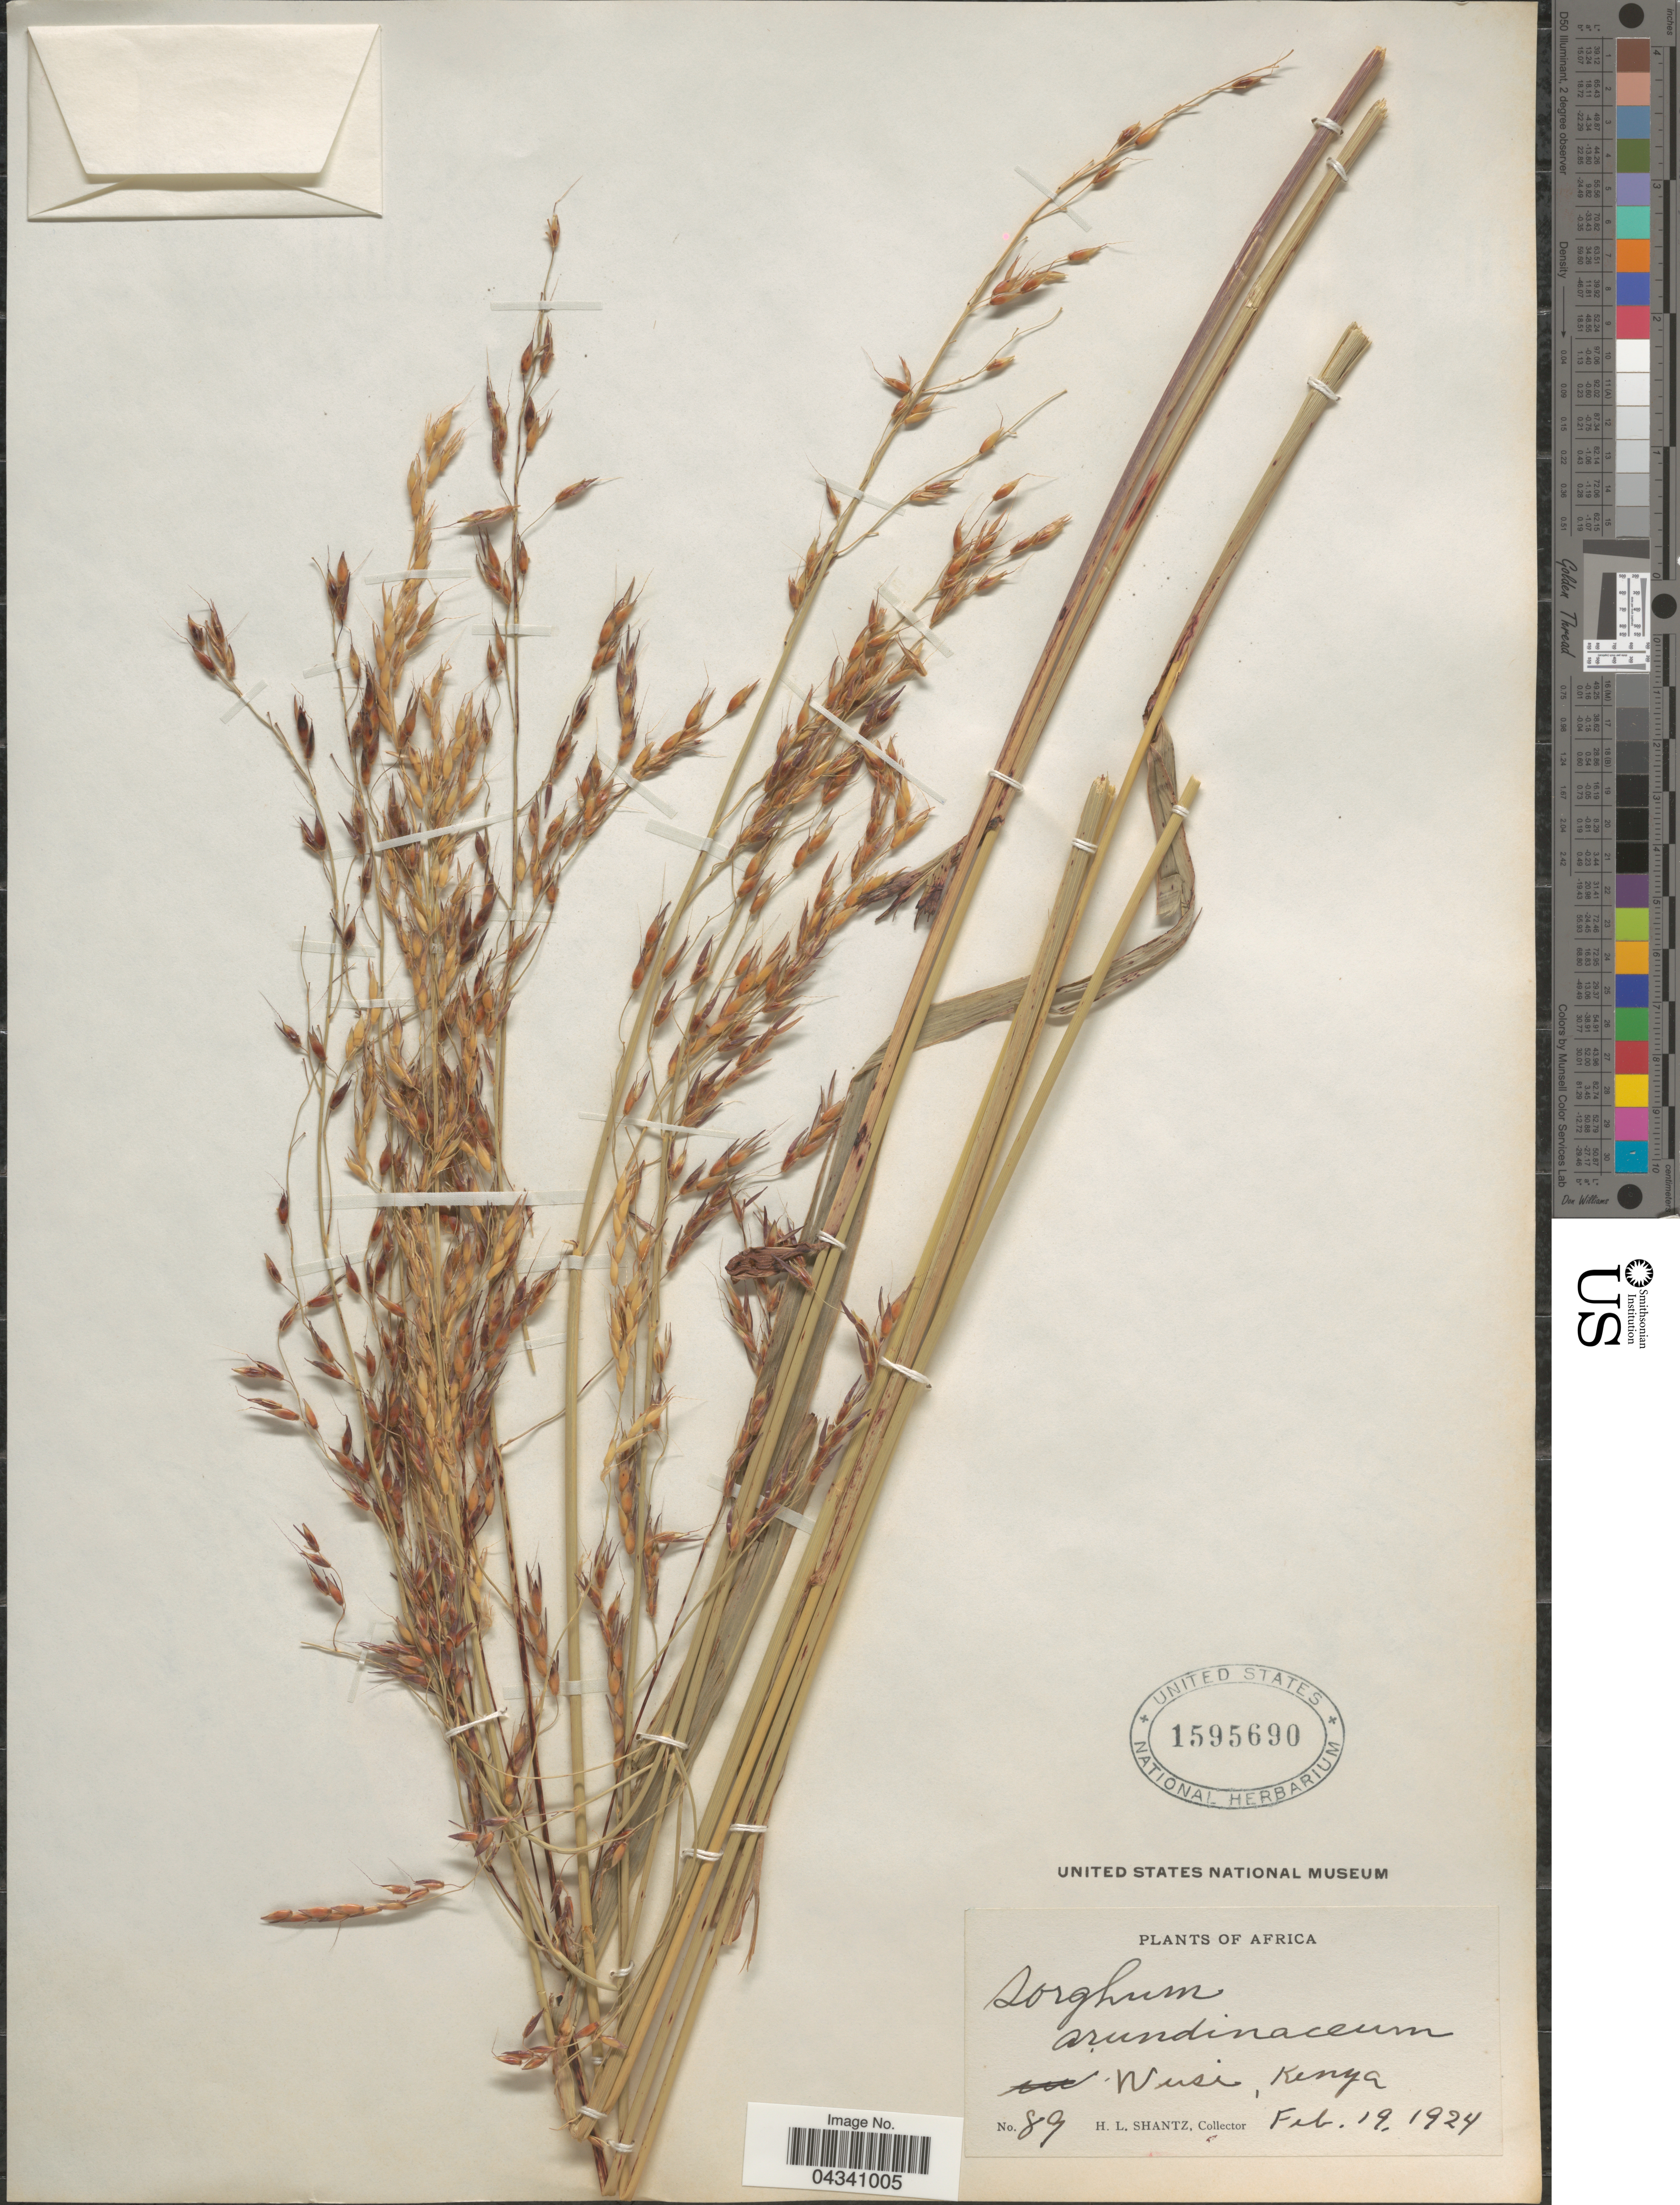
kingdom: Plantae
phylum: Tracheophyta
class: Liliopsida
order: Poales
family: Poaceae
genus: Sorghum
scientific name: Sorghum arundinaceum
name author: (Desv.) Stapf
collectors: H. Shantz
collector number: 89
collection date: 1924-02-19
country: Kenya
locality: Wusi.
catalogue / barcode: US 1595690